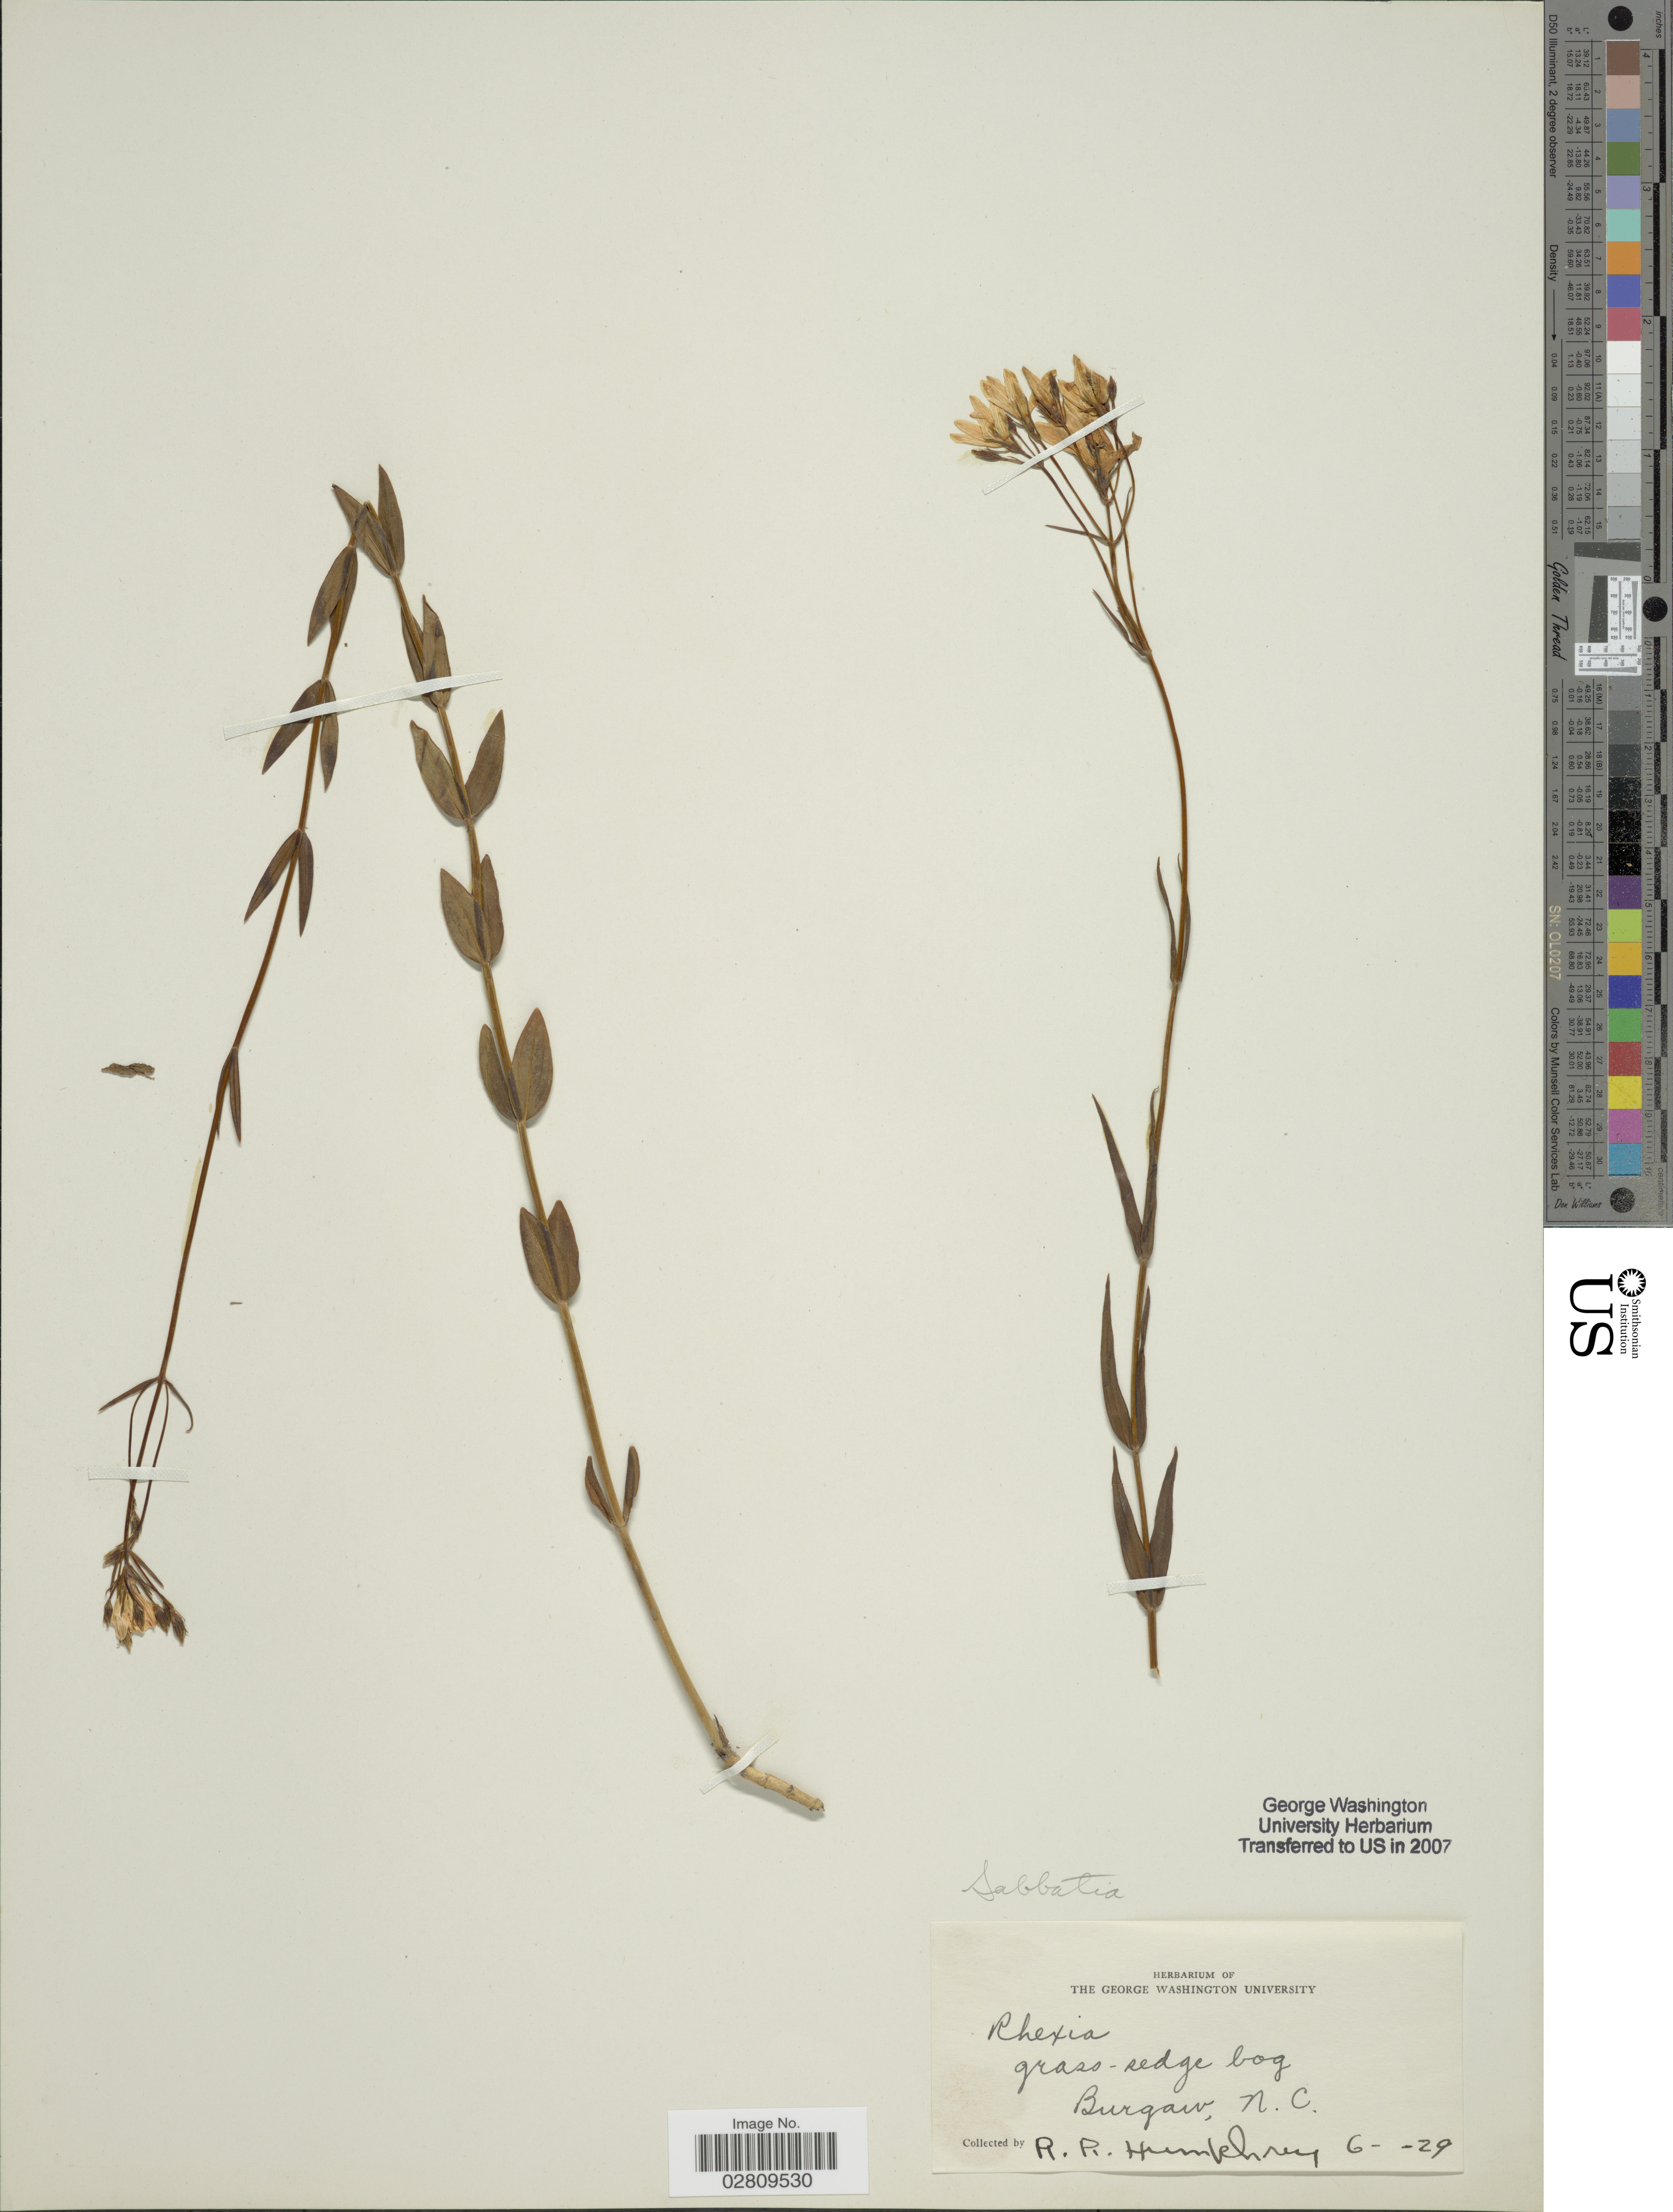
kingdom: Plantae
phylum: Tracheophyta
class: Magnoliopsida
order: Lamiales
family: Lamiaceae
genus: Micromeria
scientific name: Micromeria sp.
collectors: R. Humphrey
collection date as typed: Transcribed d/m/y: /6/29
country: United States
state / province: North Carolina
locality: Burgaw.